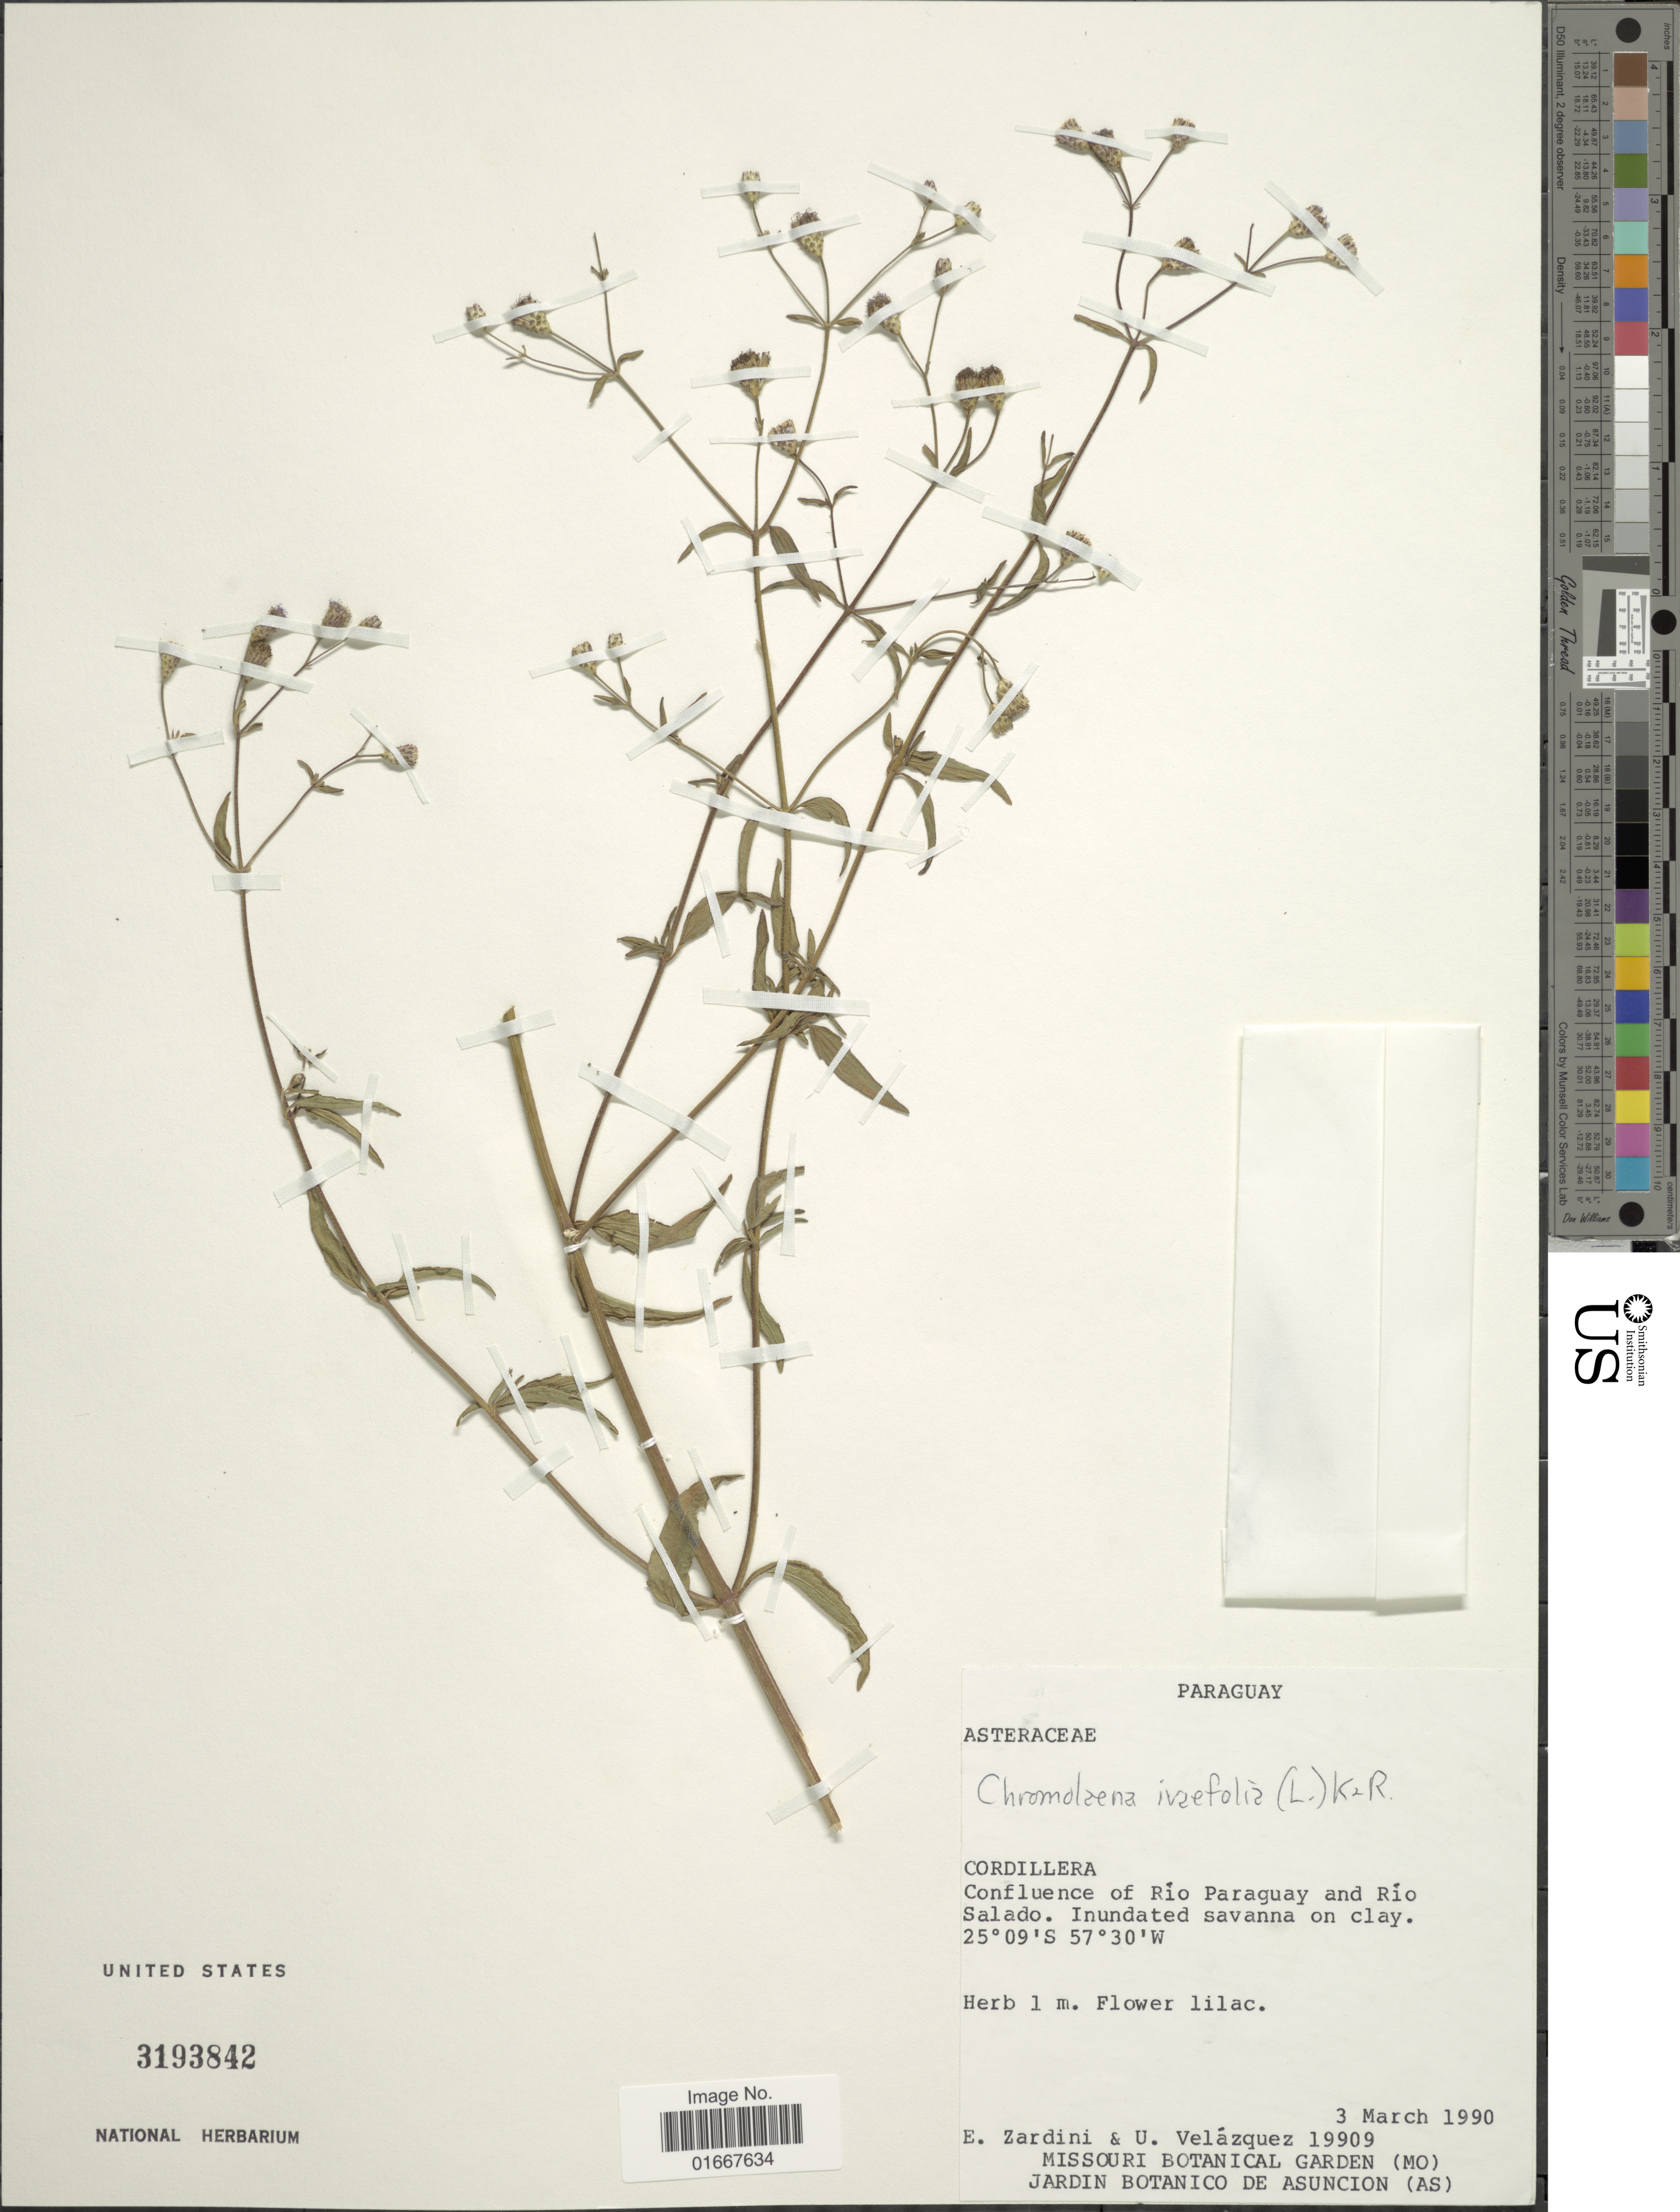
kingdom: Plantae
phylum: Tracheophyta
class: Magnoliopsida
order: Asterales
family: Asteraceae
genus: Chromolaena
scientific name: Chromolaena ivaefolia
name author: (L.) R.M. King & H. Rob.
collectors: E. M. Zardini & U. Velázquez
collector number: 19909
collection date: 1990-03-03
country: Paraguay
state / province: Cordillera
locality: Confluence of Río Paraguay and Río Salado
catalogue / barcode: US 3193842